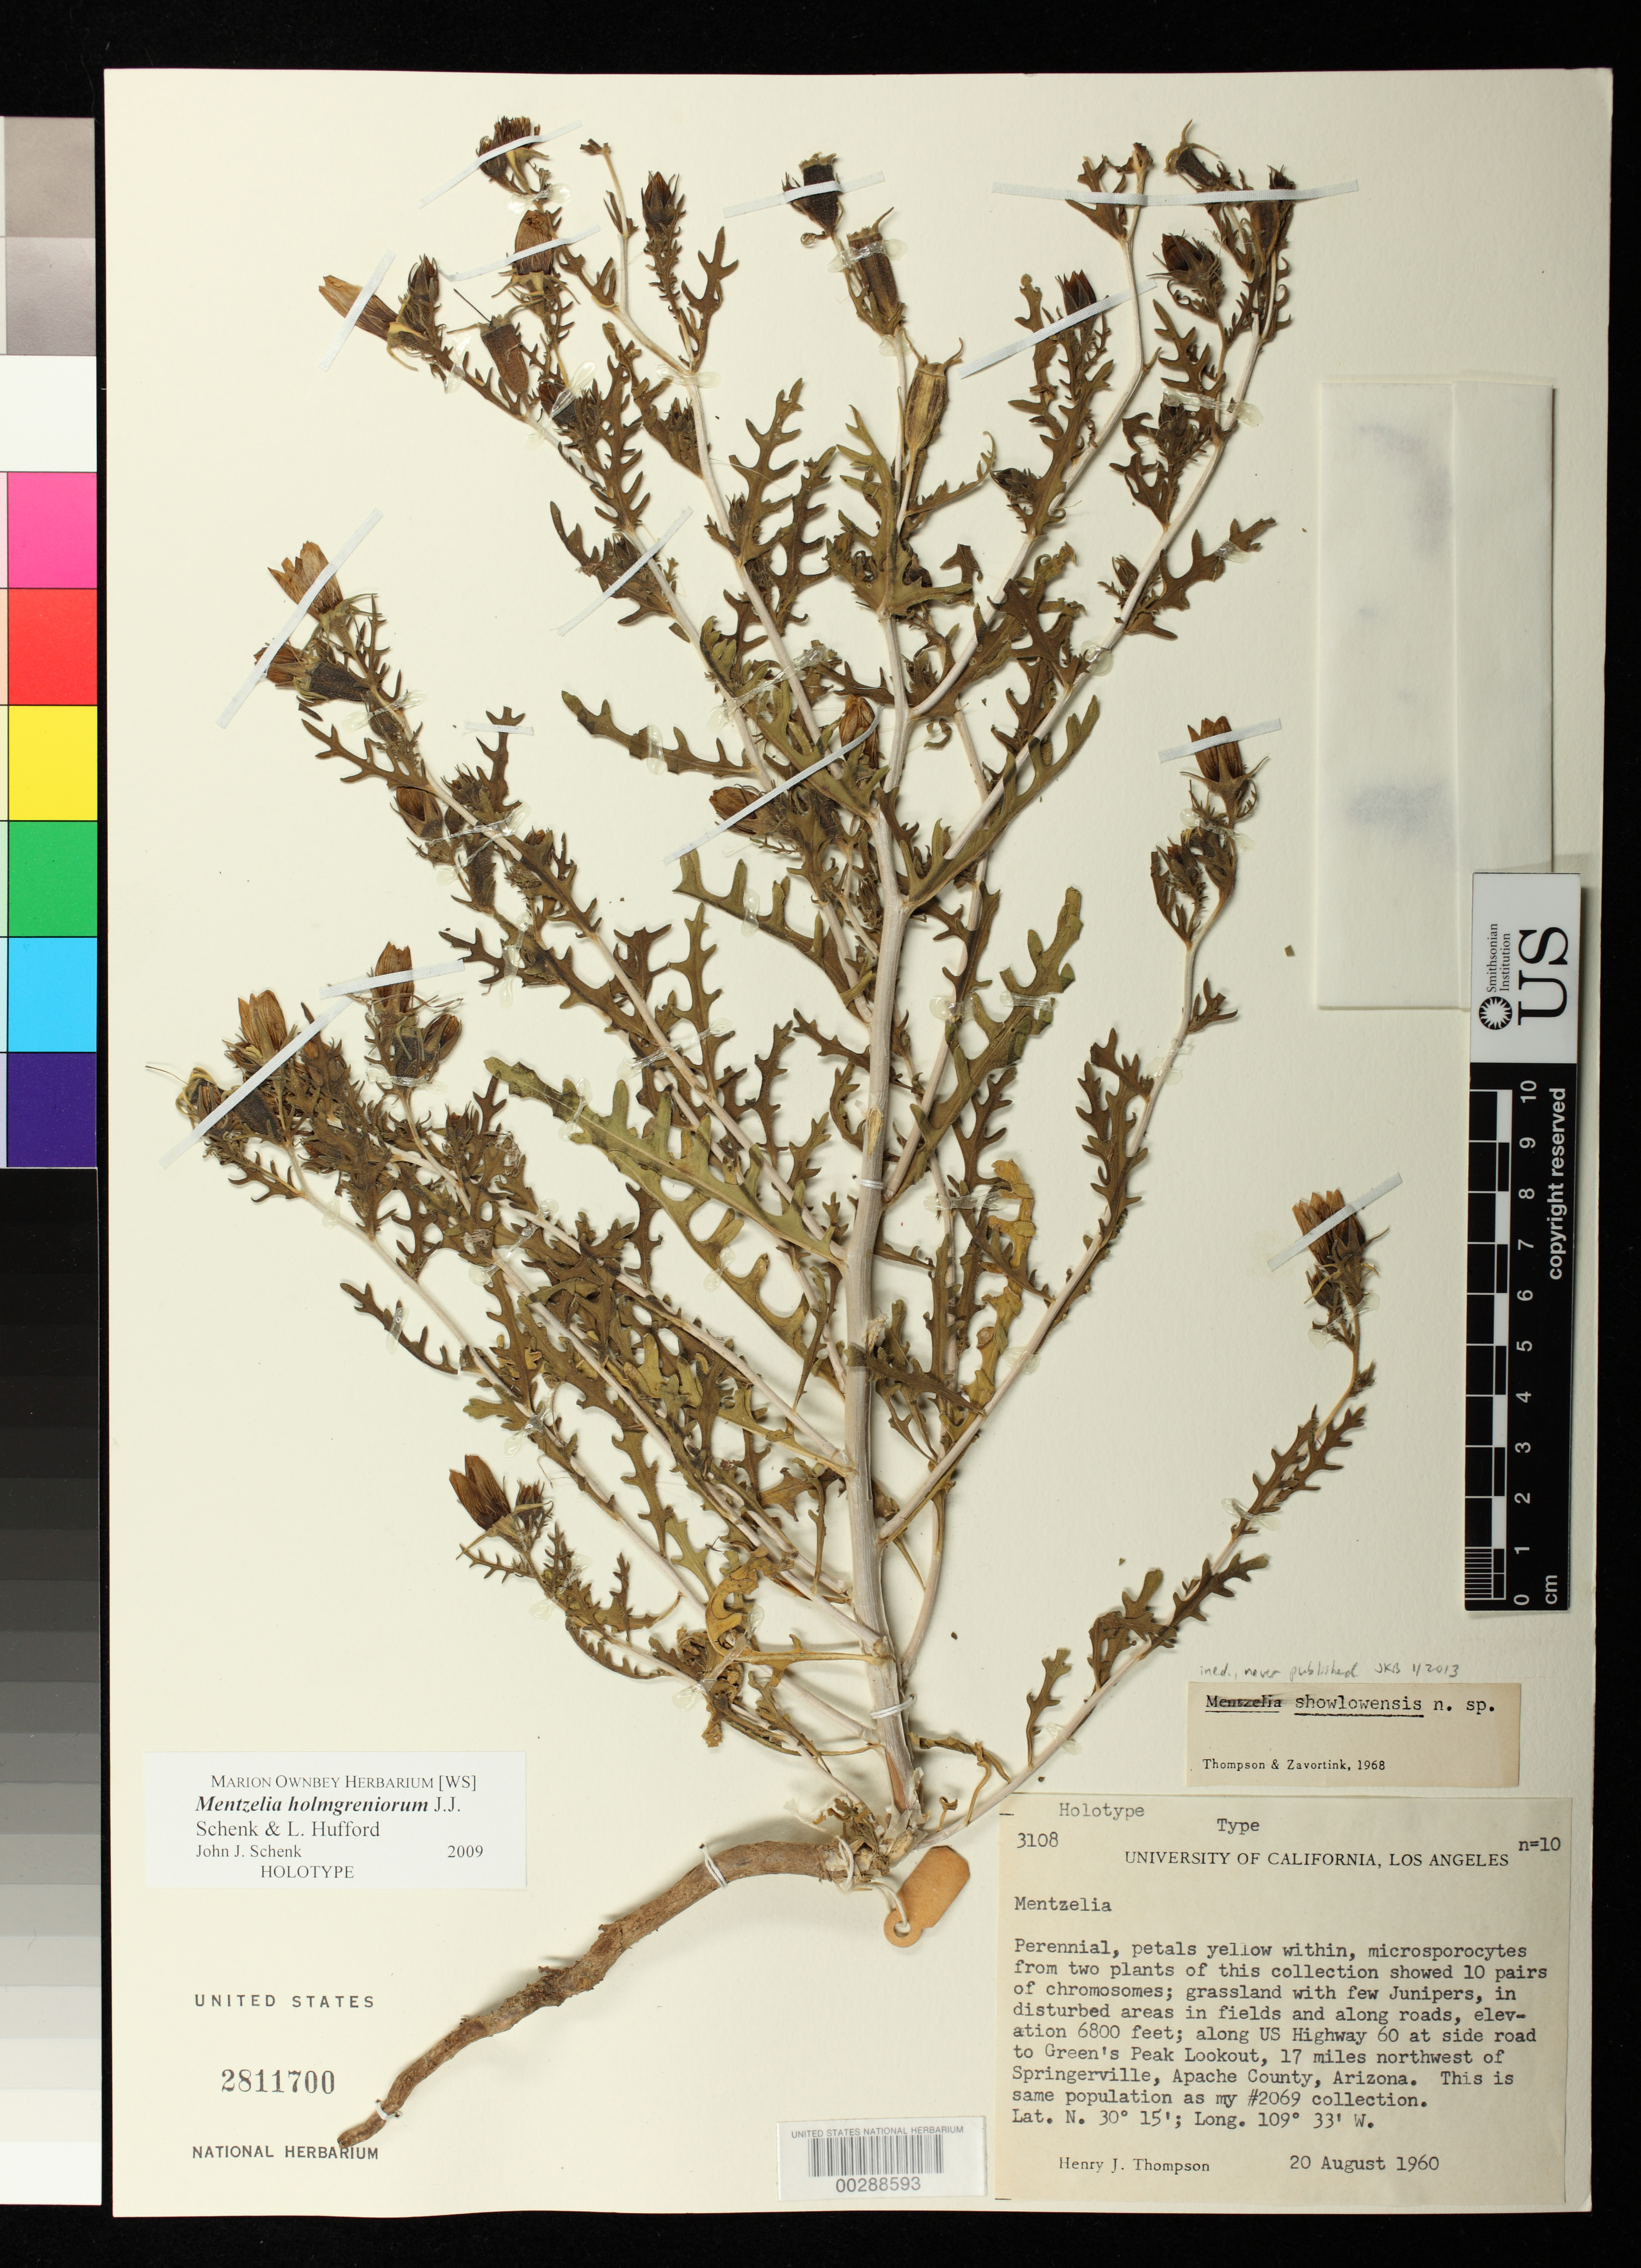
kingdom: Plantae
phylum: Tracheophyta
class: Magnoliopsida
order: Cornales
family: Loasaceae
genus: Mentzelia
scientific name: Mentzelia holmgreniorum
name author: J.J. Schenk & L. Hufford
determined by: Schenk, John J.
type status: Holotype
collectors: H. J. Thompson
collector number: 3108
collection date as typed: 20 Aug 1960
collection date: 1960-08-20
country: United States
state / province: Arizona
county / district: Apache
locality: Along US highway 60 at side road to Green's Peak Lookout, 17 mi NW of Springerville.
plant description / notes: Annotated by Thompson & Zavortink (1968) as "Mentzelia showlowensis n. sp.", ined name apparently never published.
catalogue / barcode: US 2811700